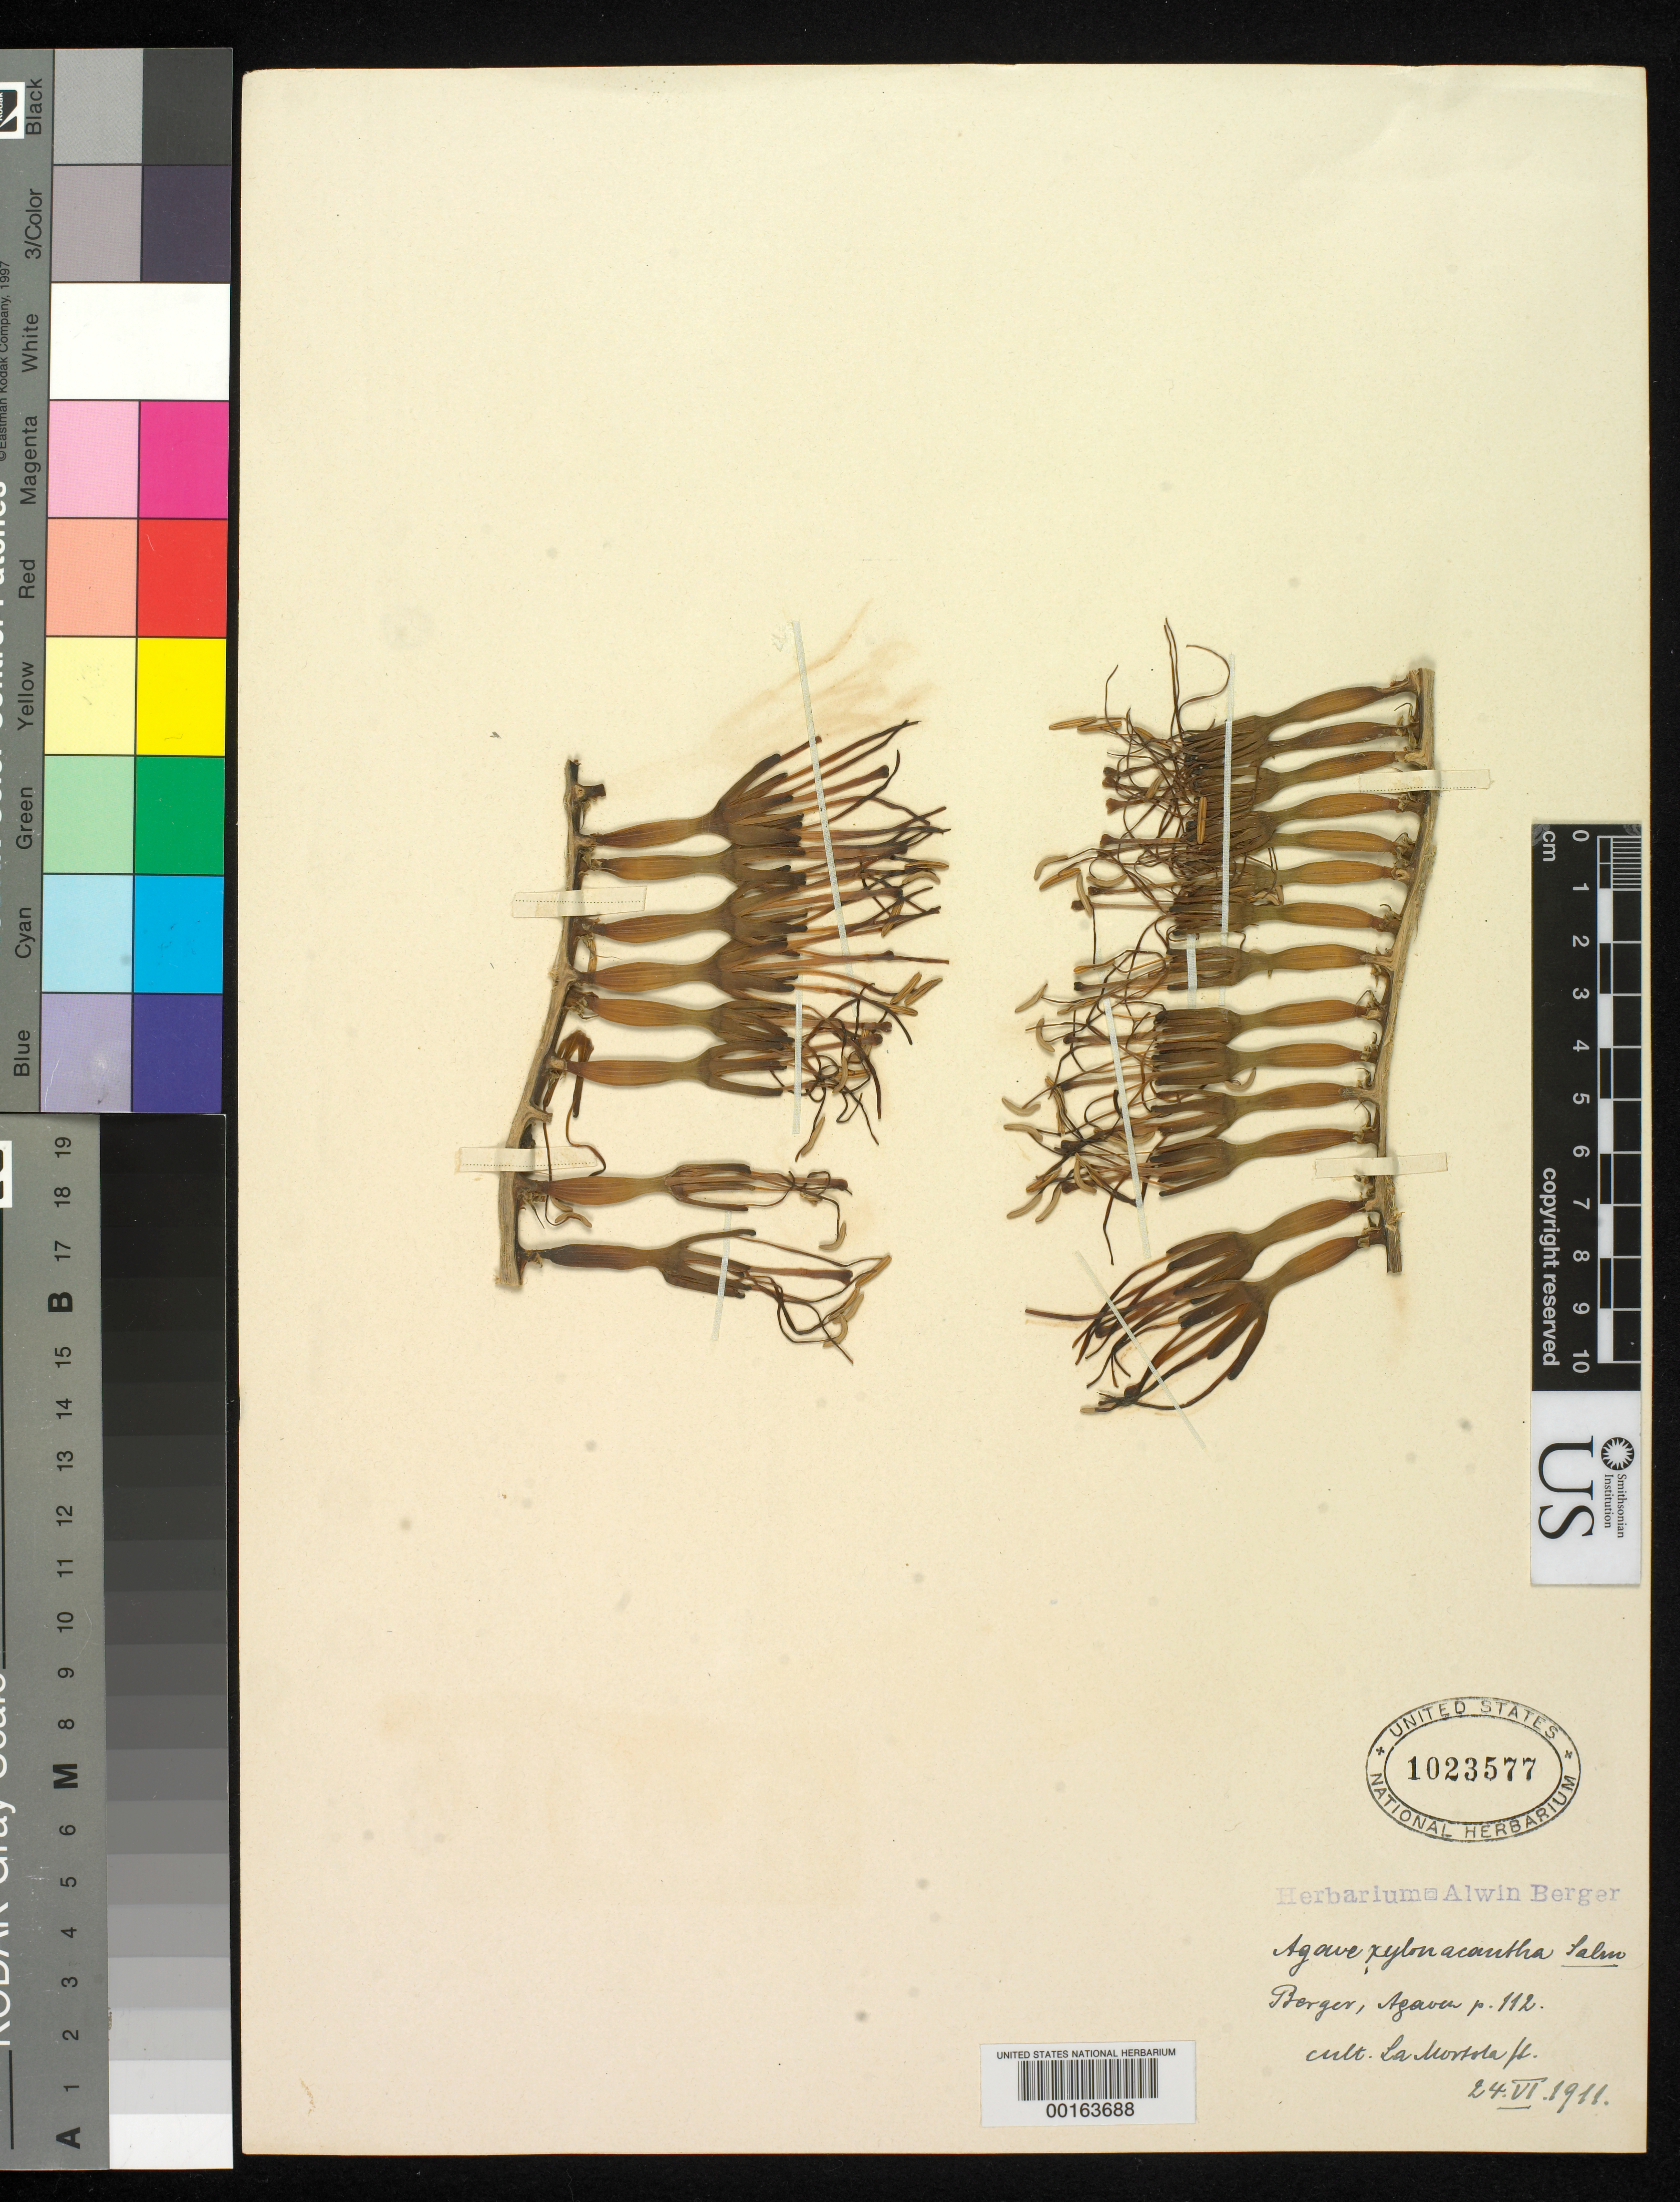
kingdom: Plantae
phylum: Tracheophyta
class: Liliopsida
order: Asparagales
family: Asparagaceae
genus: Agave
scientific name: Agave xylonacantha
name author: Salm-Dyck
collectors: ex herb. A. Berger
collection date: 1909-06-02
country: Mexico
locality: Cultivated at La Mortola, Italy.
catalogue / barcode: US 1023577